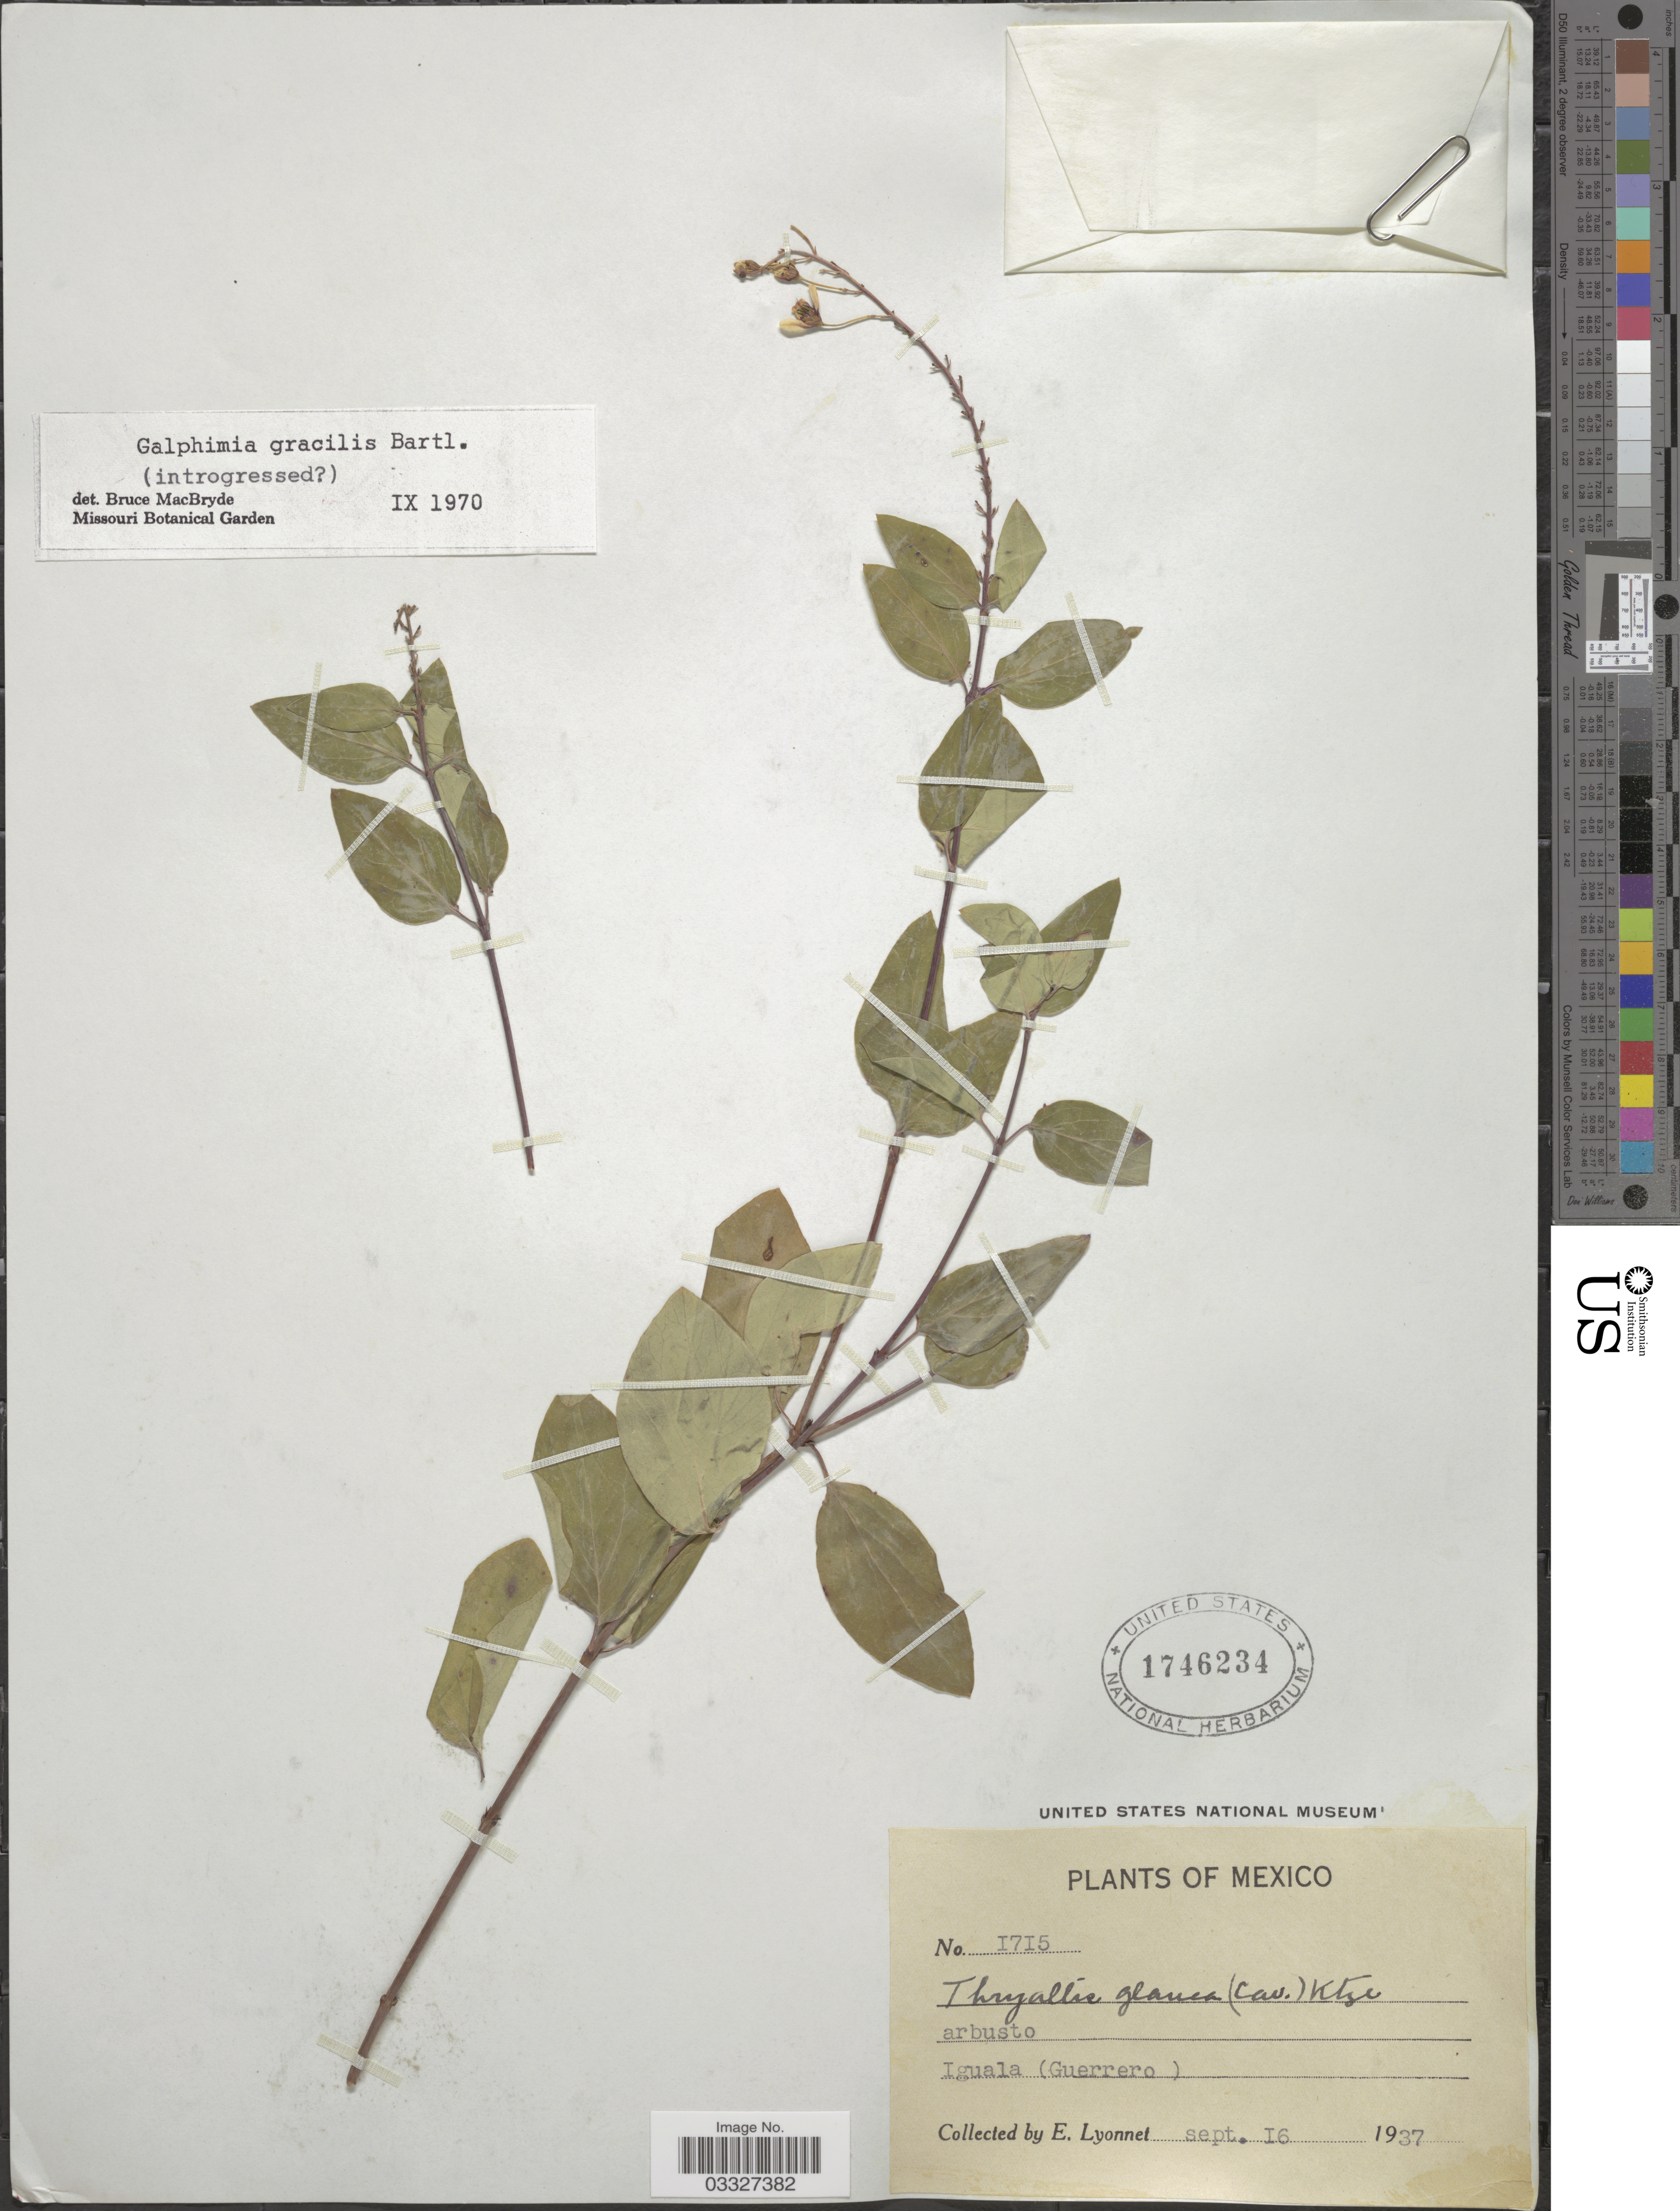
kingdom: Plantae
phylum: Tracheophyta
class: Magnoliopsida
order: Malpighiales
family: Malpighiaceae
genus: Galphimia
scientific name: Galphimia gracilis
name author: Bartl.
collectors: E. Lyonnet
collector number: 1715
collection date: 1937-09-16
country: Mexico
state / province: Guerrero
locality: Iguala.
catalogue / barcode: US 1746234